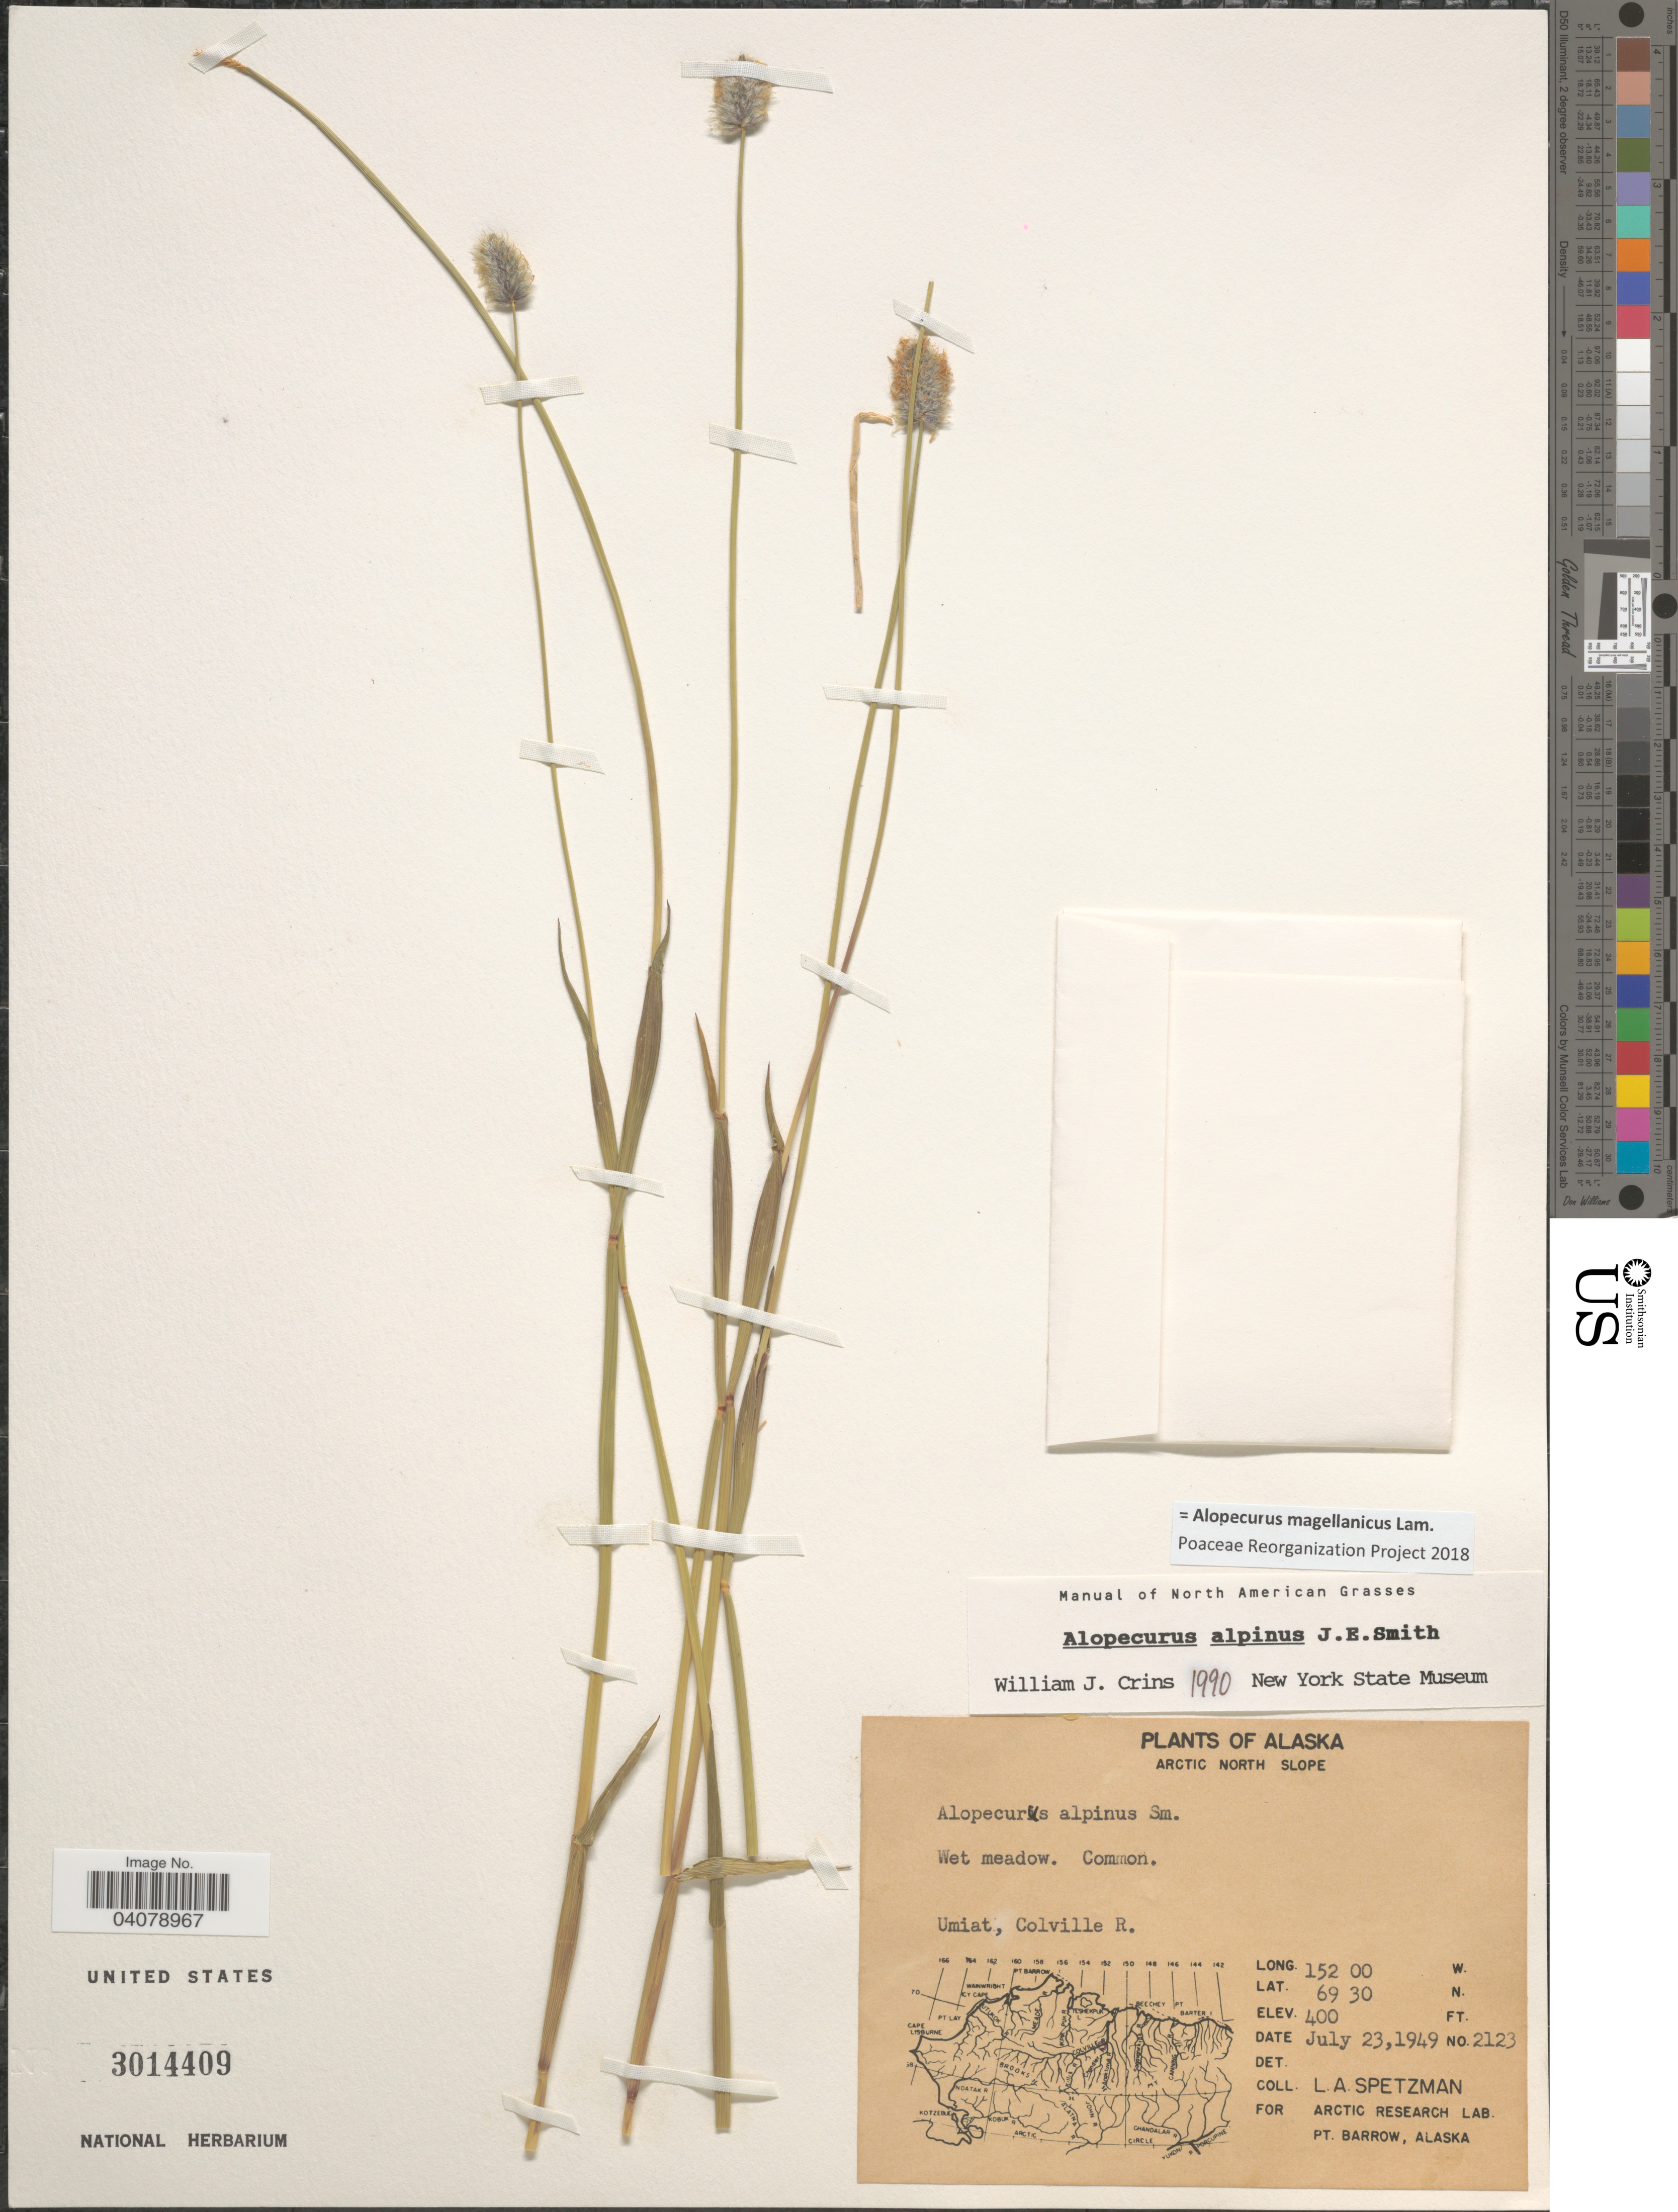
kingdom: Plantae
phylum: Tracheophyta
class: Liliopsida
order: Poales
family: Poaceae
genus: Alopecurus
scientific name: Alopecurus magellanicus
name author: Lam.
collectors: L. Spetzman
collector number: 2123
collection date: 1949-07-23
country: United States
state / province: Alaska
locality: Arctic North Slope. Umiat, Colville R.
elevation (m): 122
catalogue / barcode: US 3014409